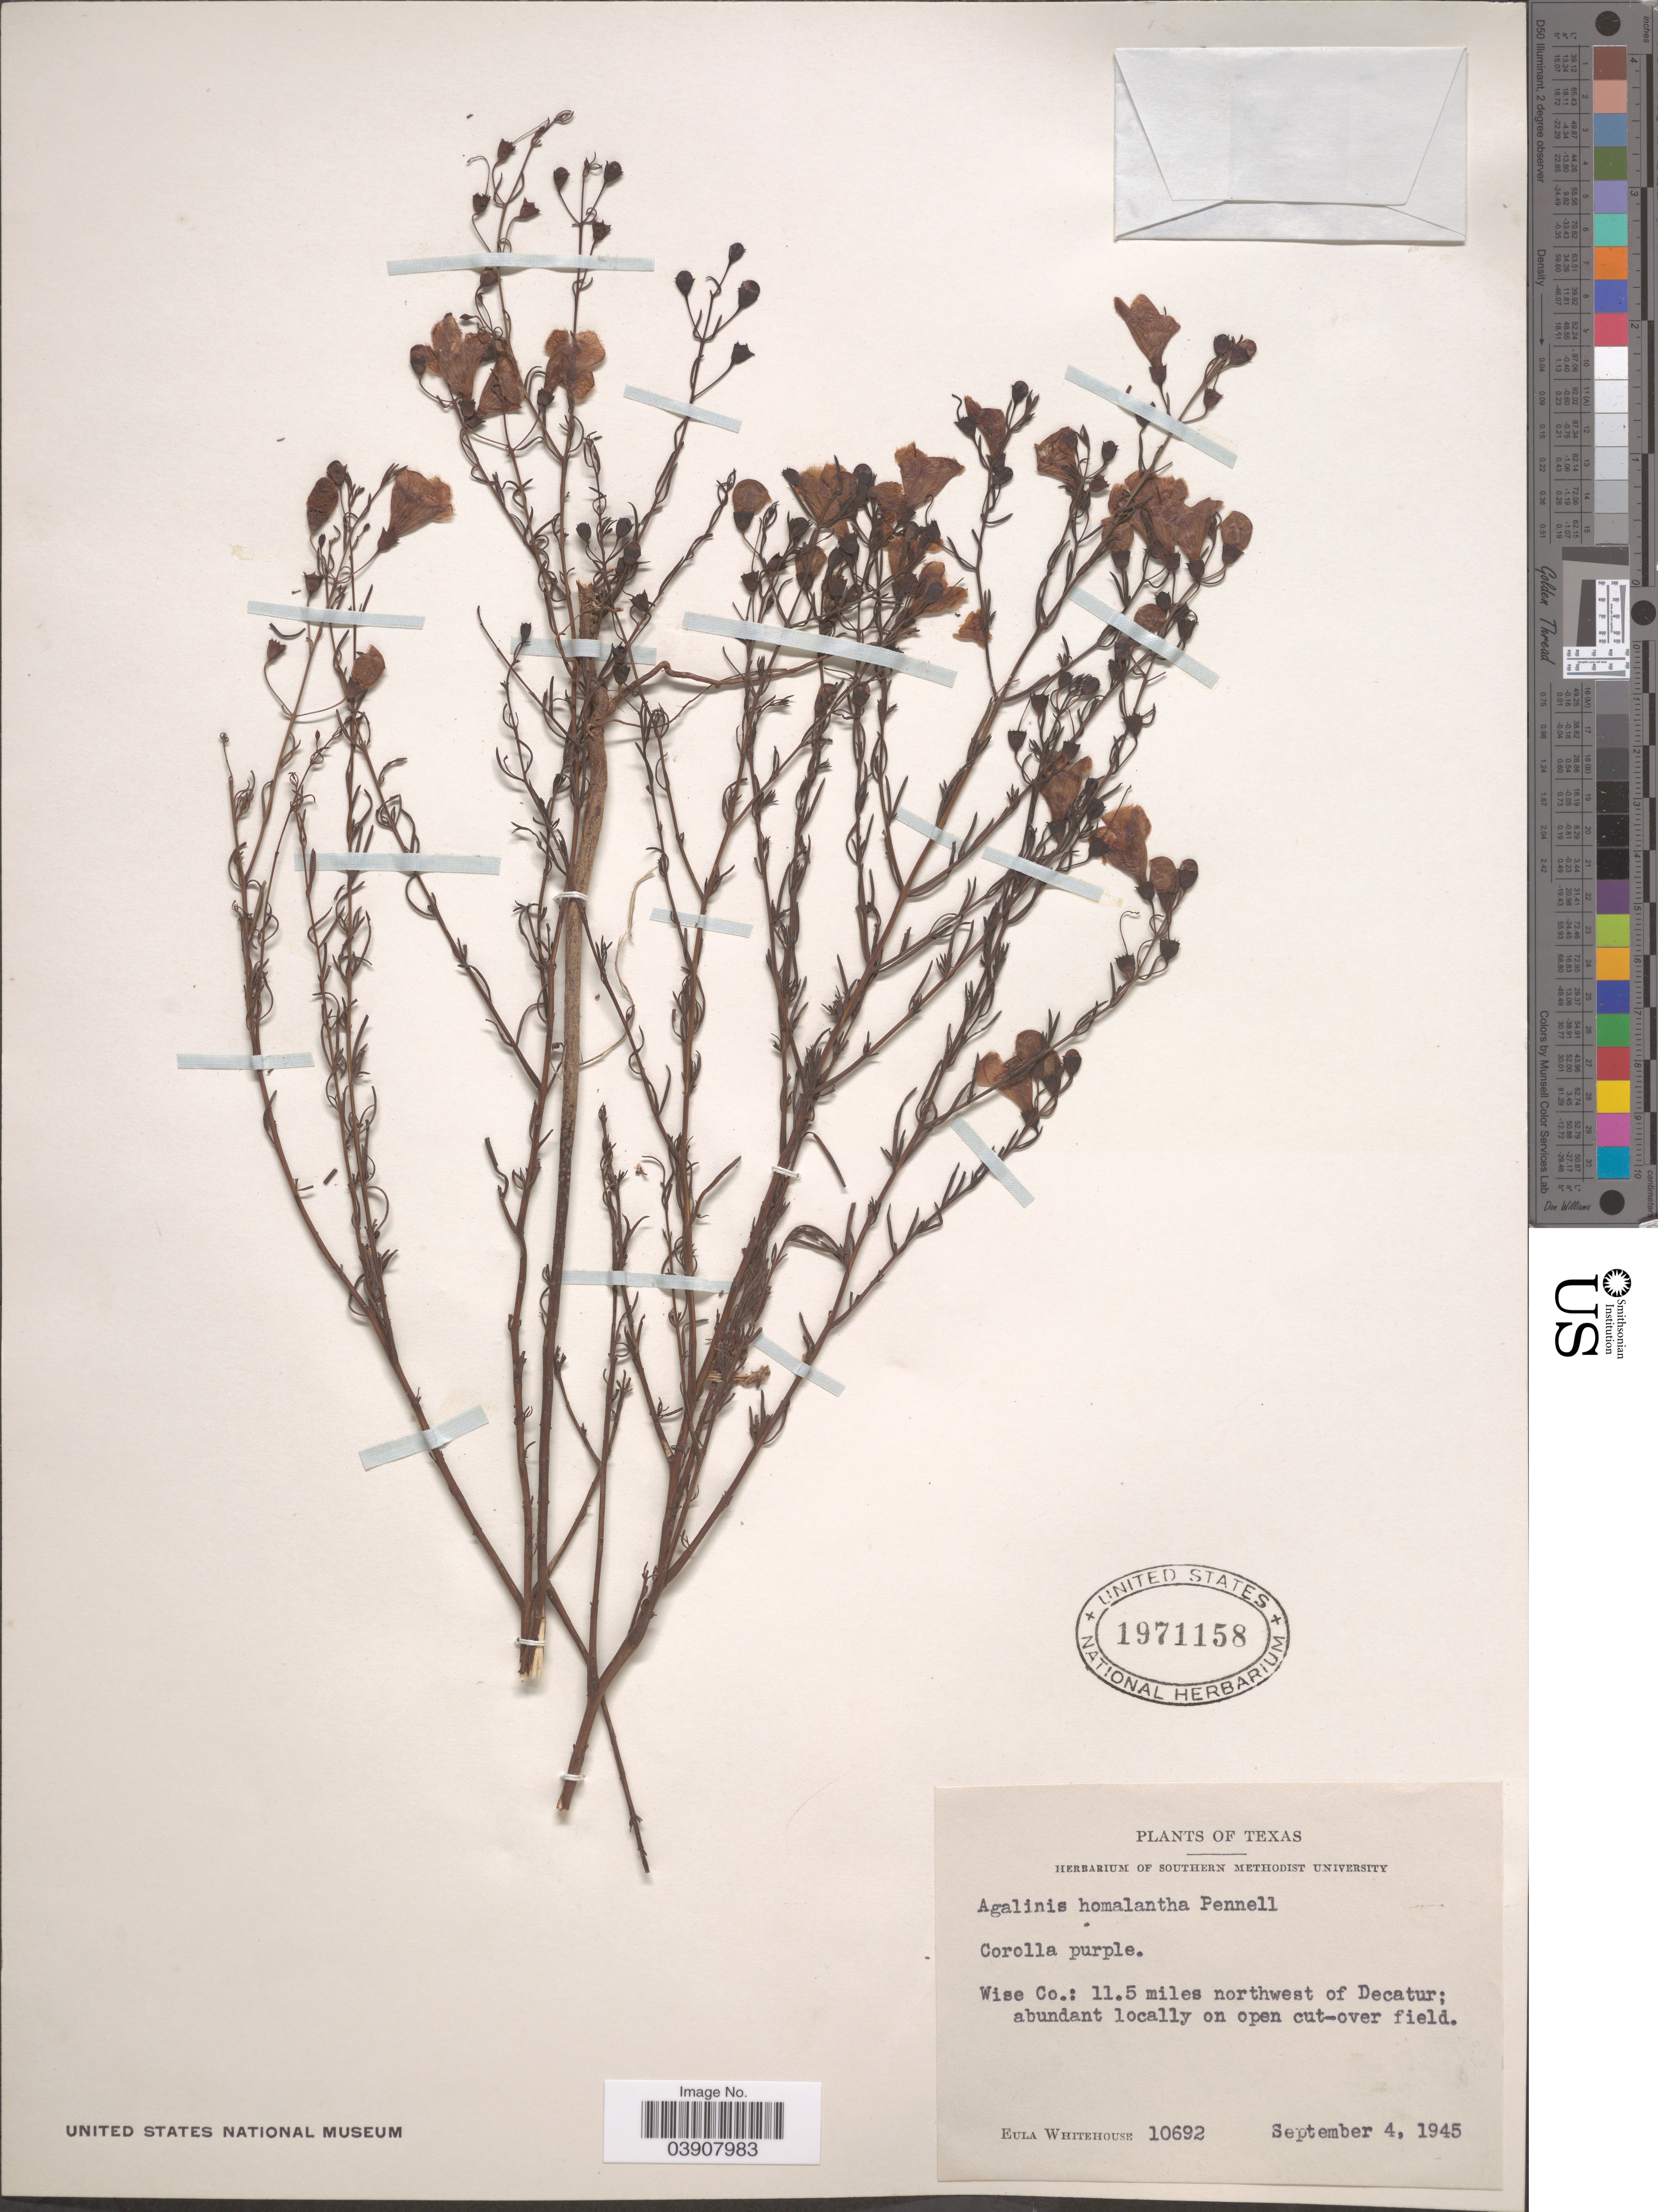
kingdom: Plantae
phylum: Tracheophyta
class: Magnoliopsida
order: Lamiales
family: Orobanchaceae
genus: Agalinis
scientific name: Agalinis homolantha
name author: Pennell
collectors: E. Whitehouse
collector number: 10692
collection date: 1945-09-04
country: United States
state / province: Texas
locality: Wise Co.: 11.5 miles northwest of Decatur.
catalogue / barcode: US 1971158